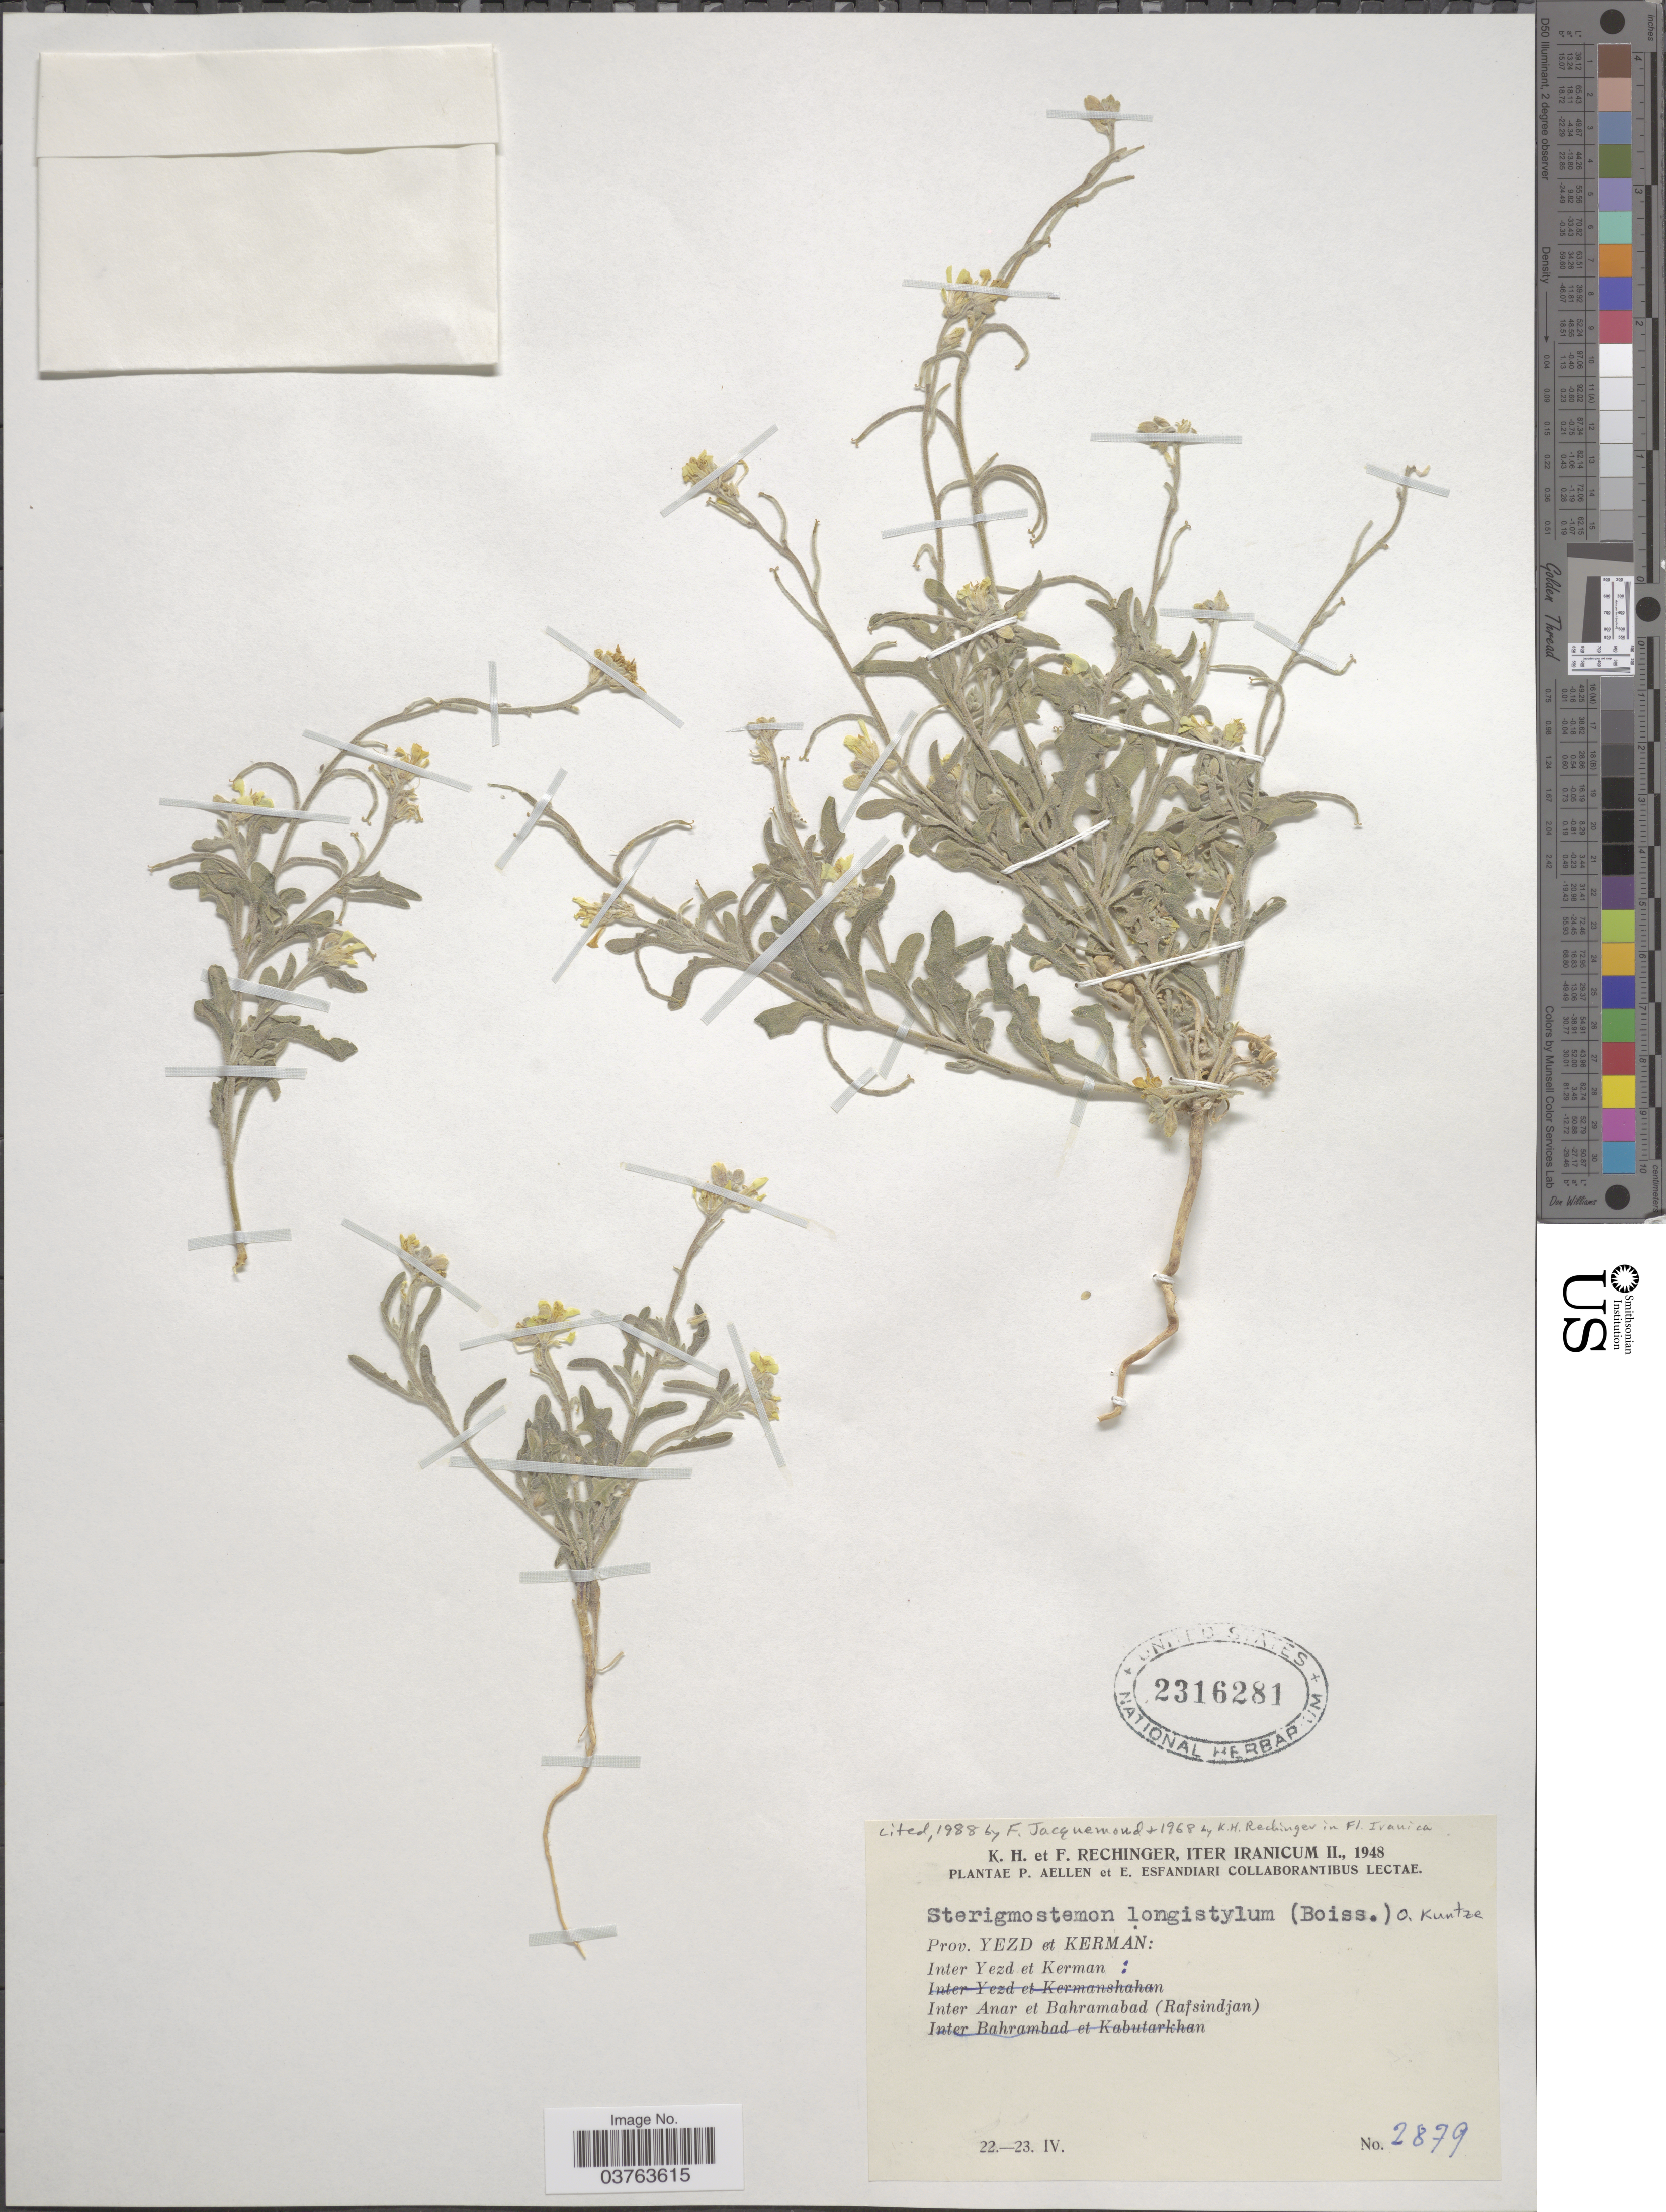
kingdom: Plantae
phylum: Tracheophyta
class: Magnoliopsida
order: Brassicales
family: Brassicaceae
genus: Sterigmostemum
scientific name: Sterigmostemum longistylum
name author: (Boiss.) Kuntze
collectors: K. H. Rechinger & F. Rechinger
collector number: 2879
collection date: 1948-04-22/1948-04-23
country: Iran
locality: Prov. Yezd et Kerman: Inter Yezd et Kerman. Inter Anar et Bahramabad (Rafsindjan).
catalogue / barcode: US 2316281